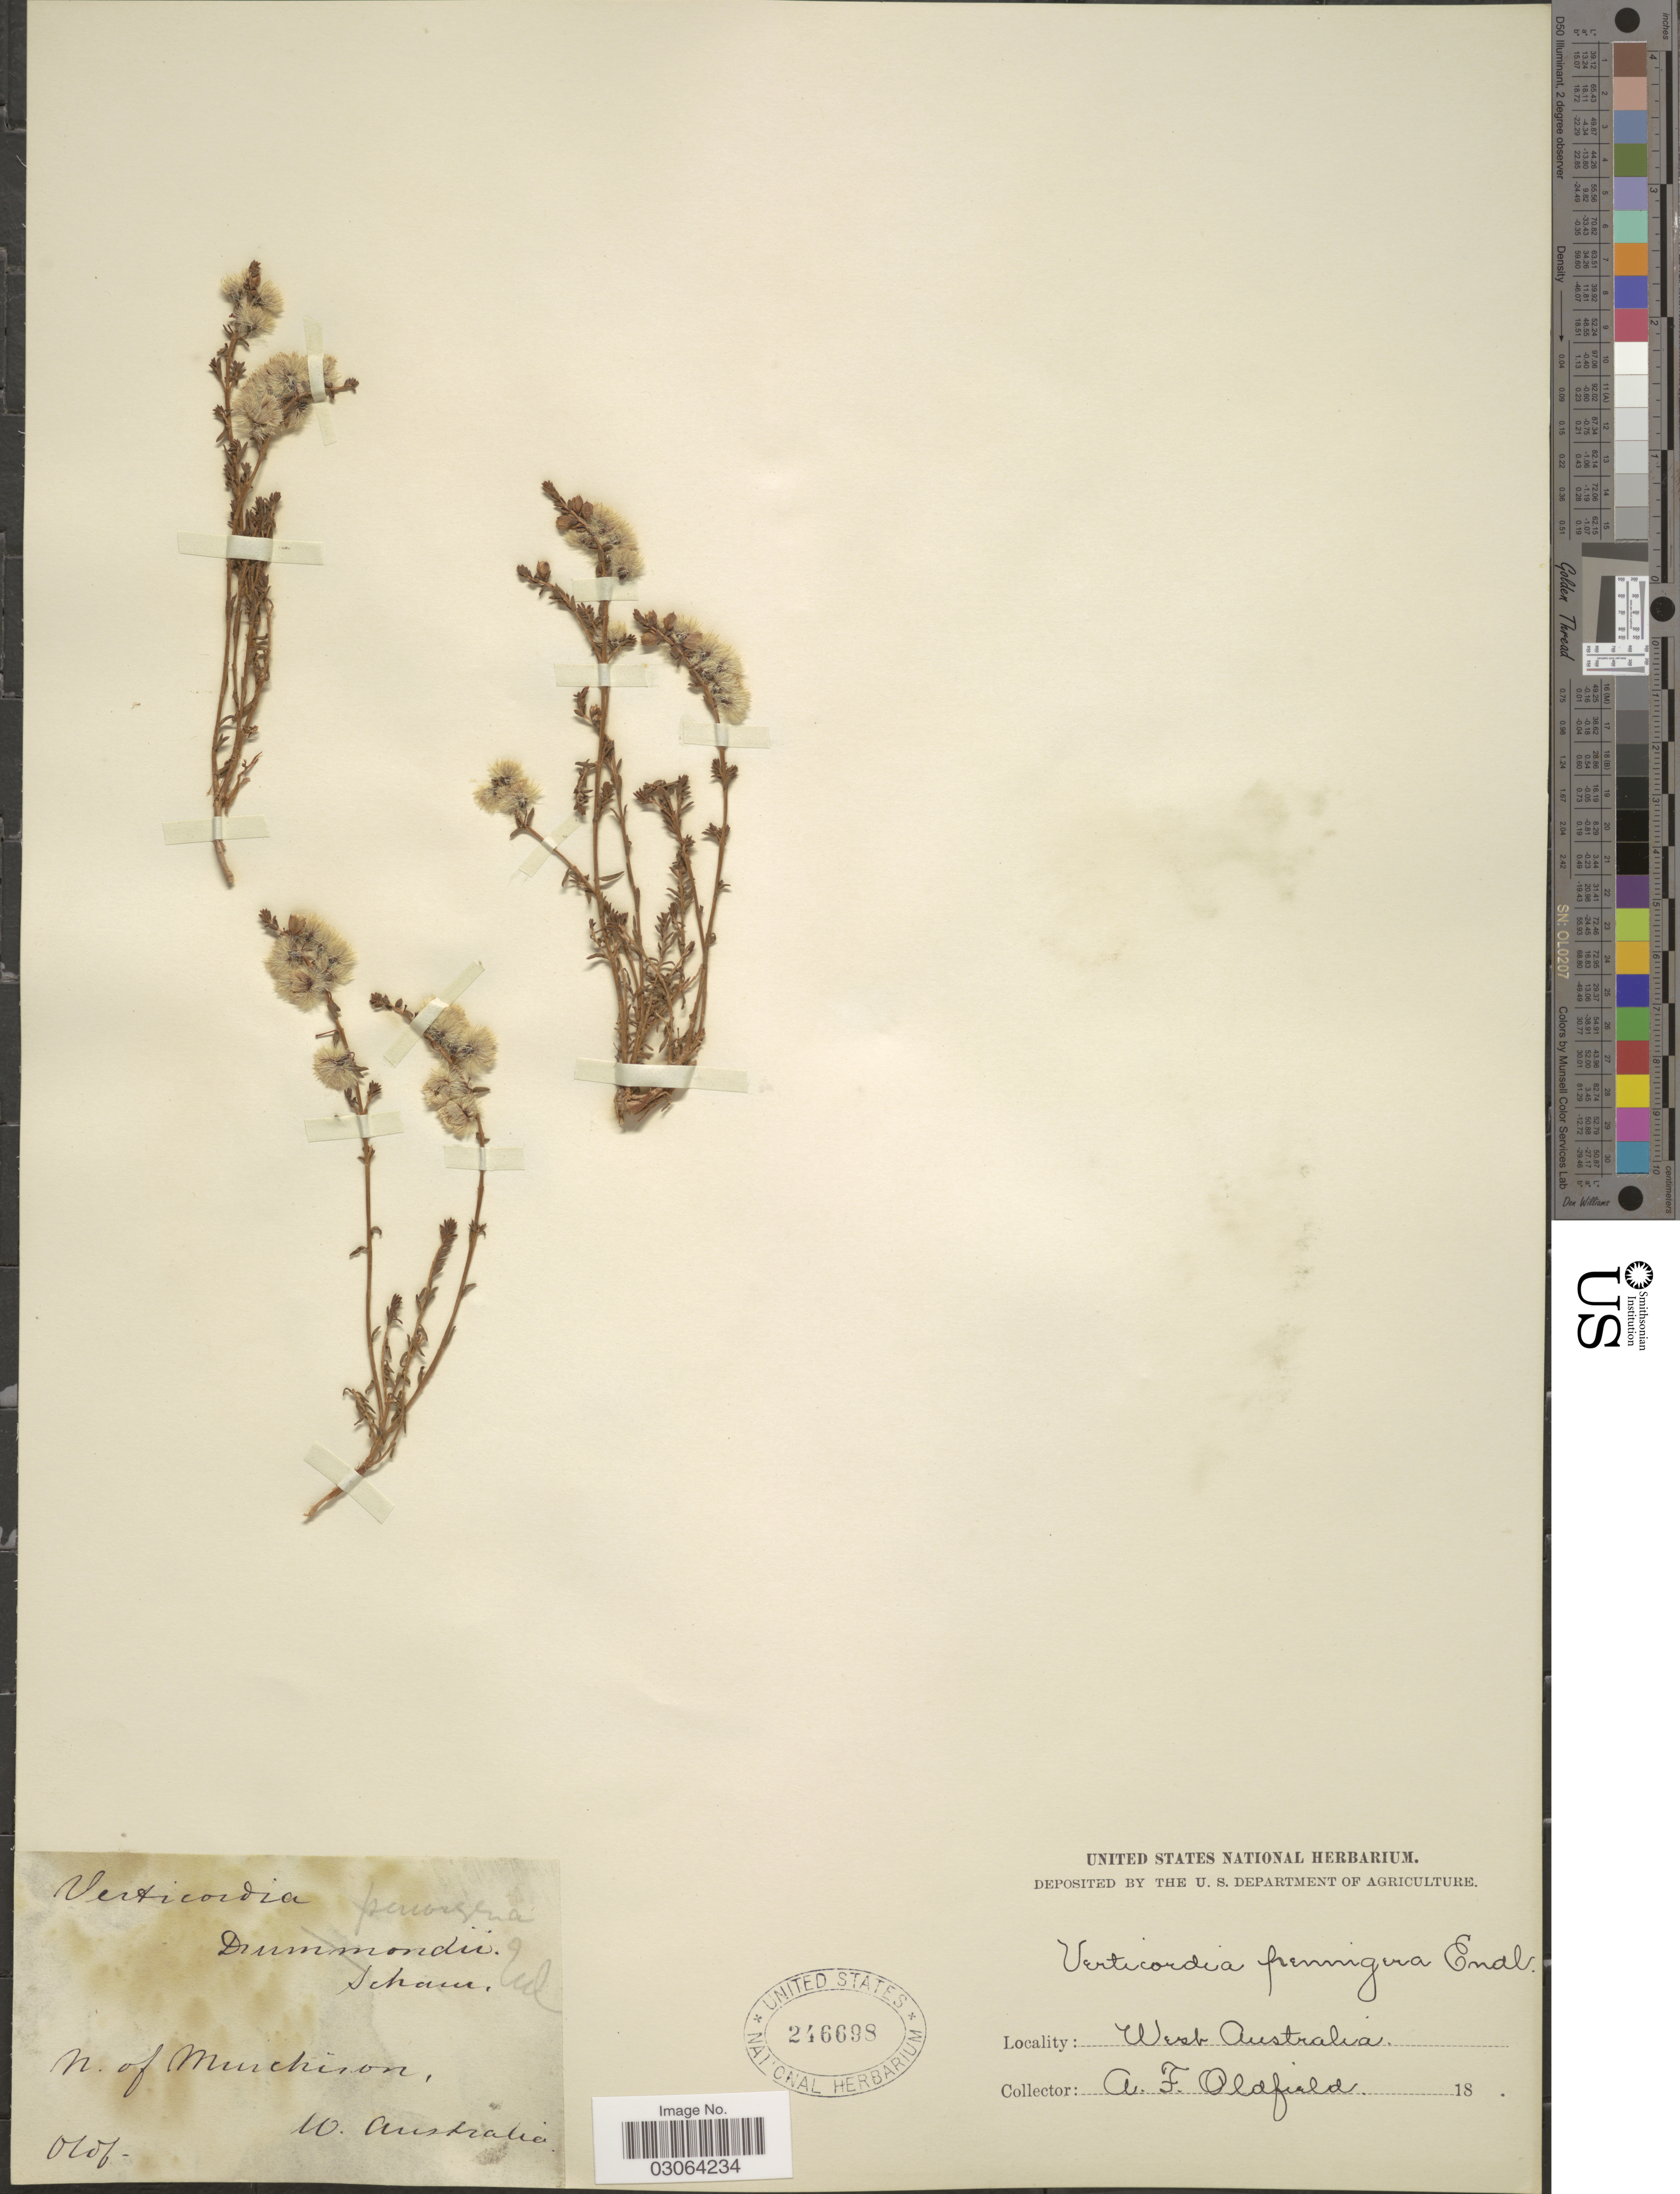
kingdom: Plantae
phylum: Tracheophyta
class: Magnoliopsida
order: Myrtales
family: Myrtaceae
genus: Verticordia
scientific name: Verticordia pennigera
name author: Endl.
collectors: A. Oldfield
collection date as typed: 18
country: Australia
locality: N. of Murchison, West Australia.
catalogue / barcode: US 246698